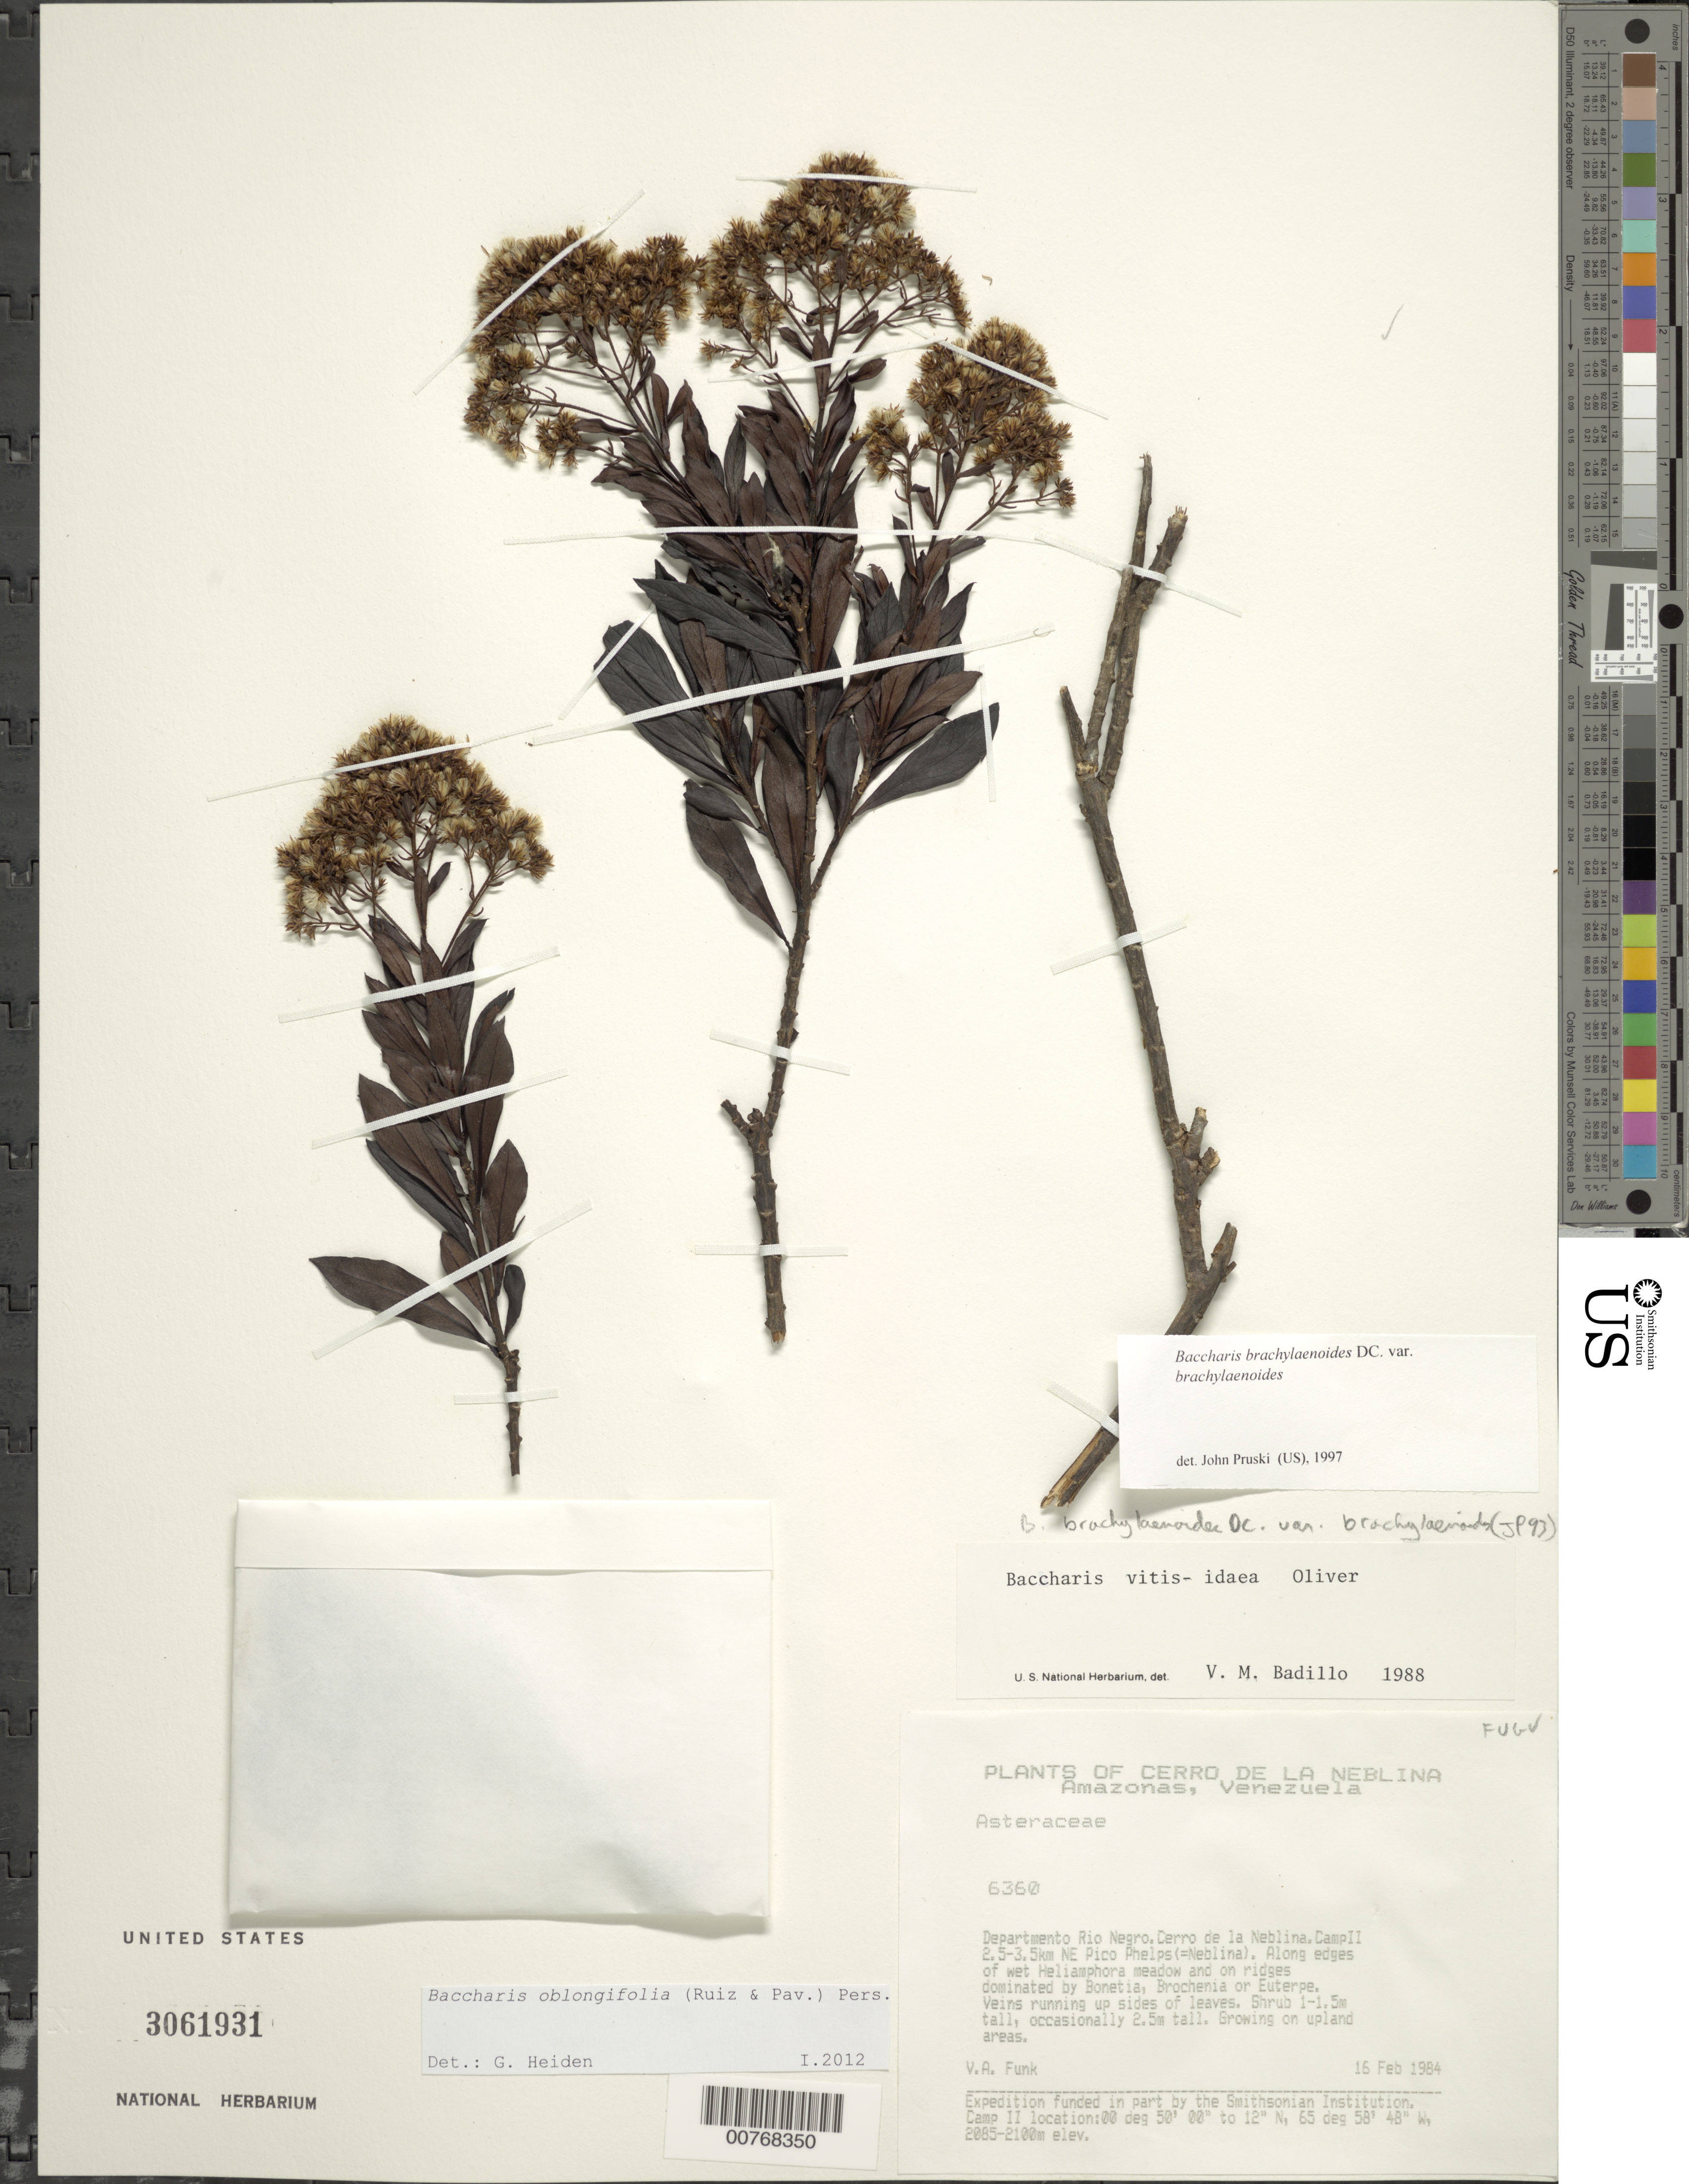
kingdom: Plantae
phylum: Tracheophyta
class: Magnoliopsida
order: Asterales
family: Asteraceae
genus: Baccharis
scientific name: Baccharis oblongifolia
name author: (Ruiz & Pav.) Pers.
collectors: V. Funk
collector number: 6360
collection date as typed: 16-Feb-84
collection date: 1984-02-16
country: Venezuela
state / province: Amazonas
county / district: Río Negro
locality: Cerro de la Neblina, Camp II 2.5-3.5 km NE Pico Phelps (=Neblina)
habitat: Edges of wet Heliamphora meadow and on ridges dominated by Bonetia, Brochenia or Euterpe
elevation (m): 2085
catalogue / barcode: US 3061931